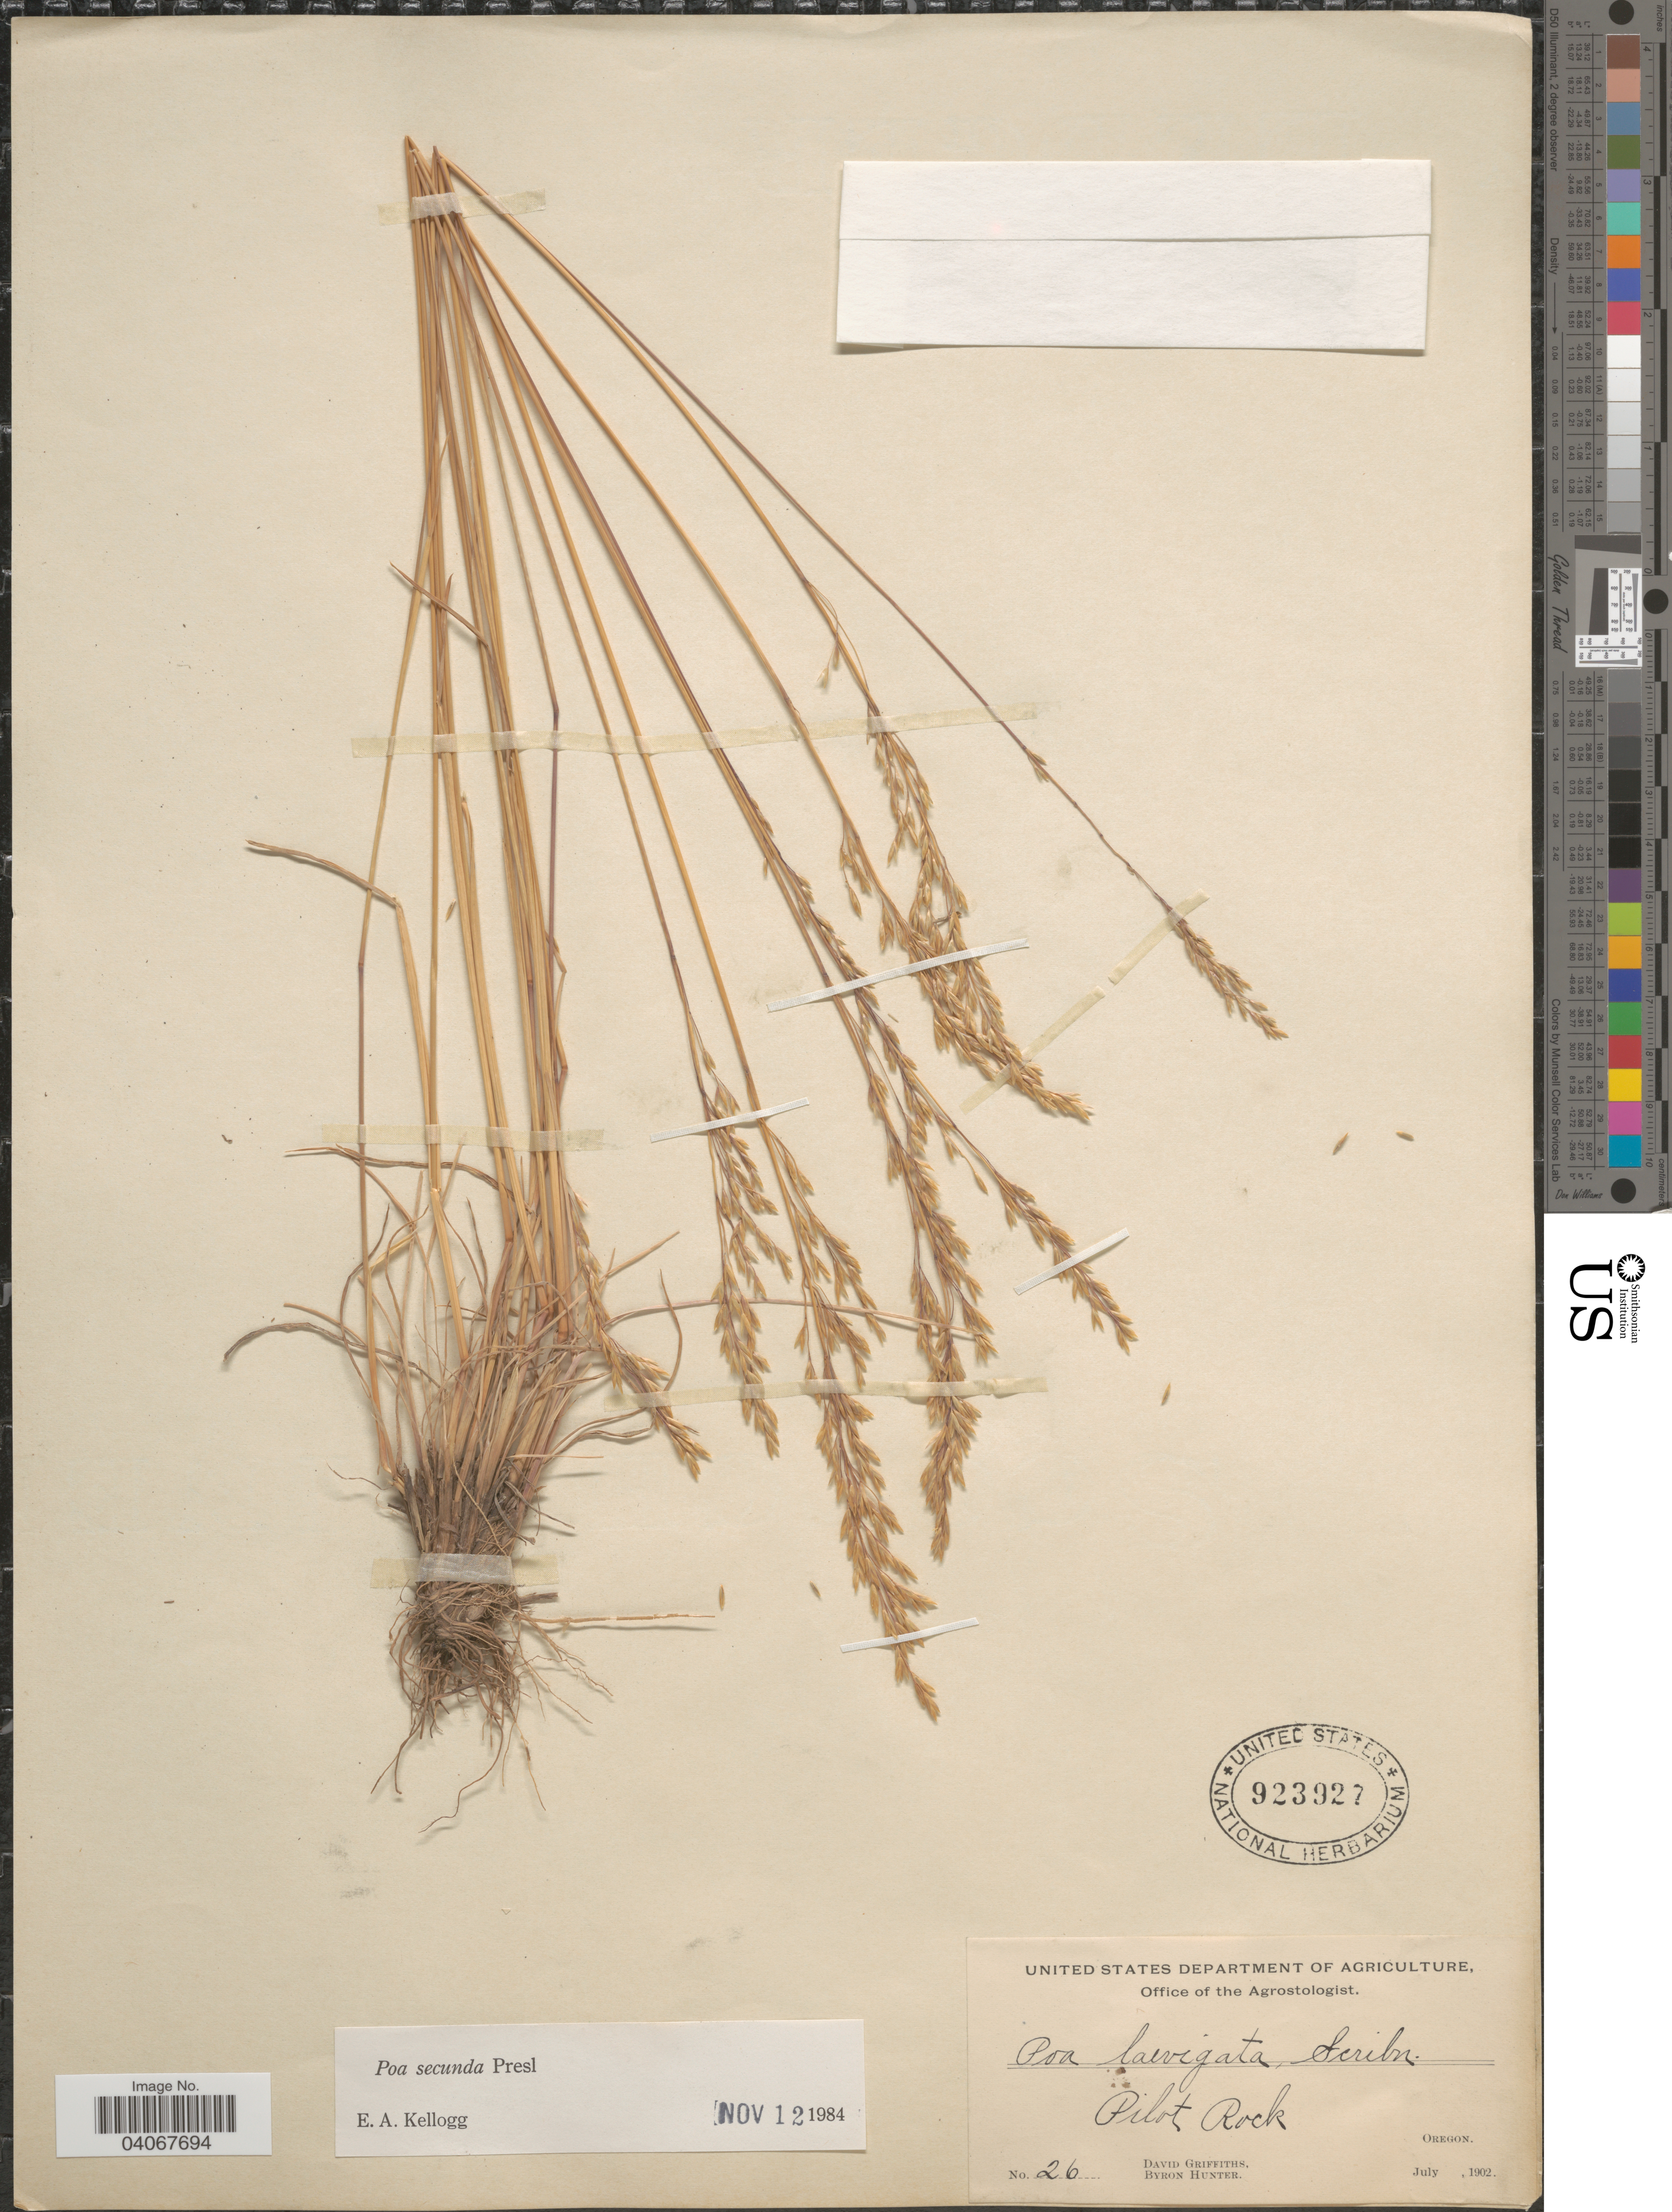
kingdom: Plantae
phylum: Tracheophyta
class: Liliopsida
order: Poales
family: Poaceae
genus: Poa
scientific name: Poa secunda subsp. secunda var. secunda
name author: J. Presl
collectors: D. Griffiths & B. Hunter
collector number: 26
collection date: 1902-07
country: United States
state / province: Oregon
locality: Pilot Rock.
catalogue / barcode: US 923927